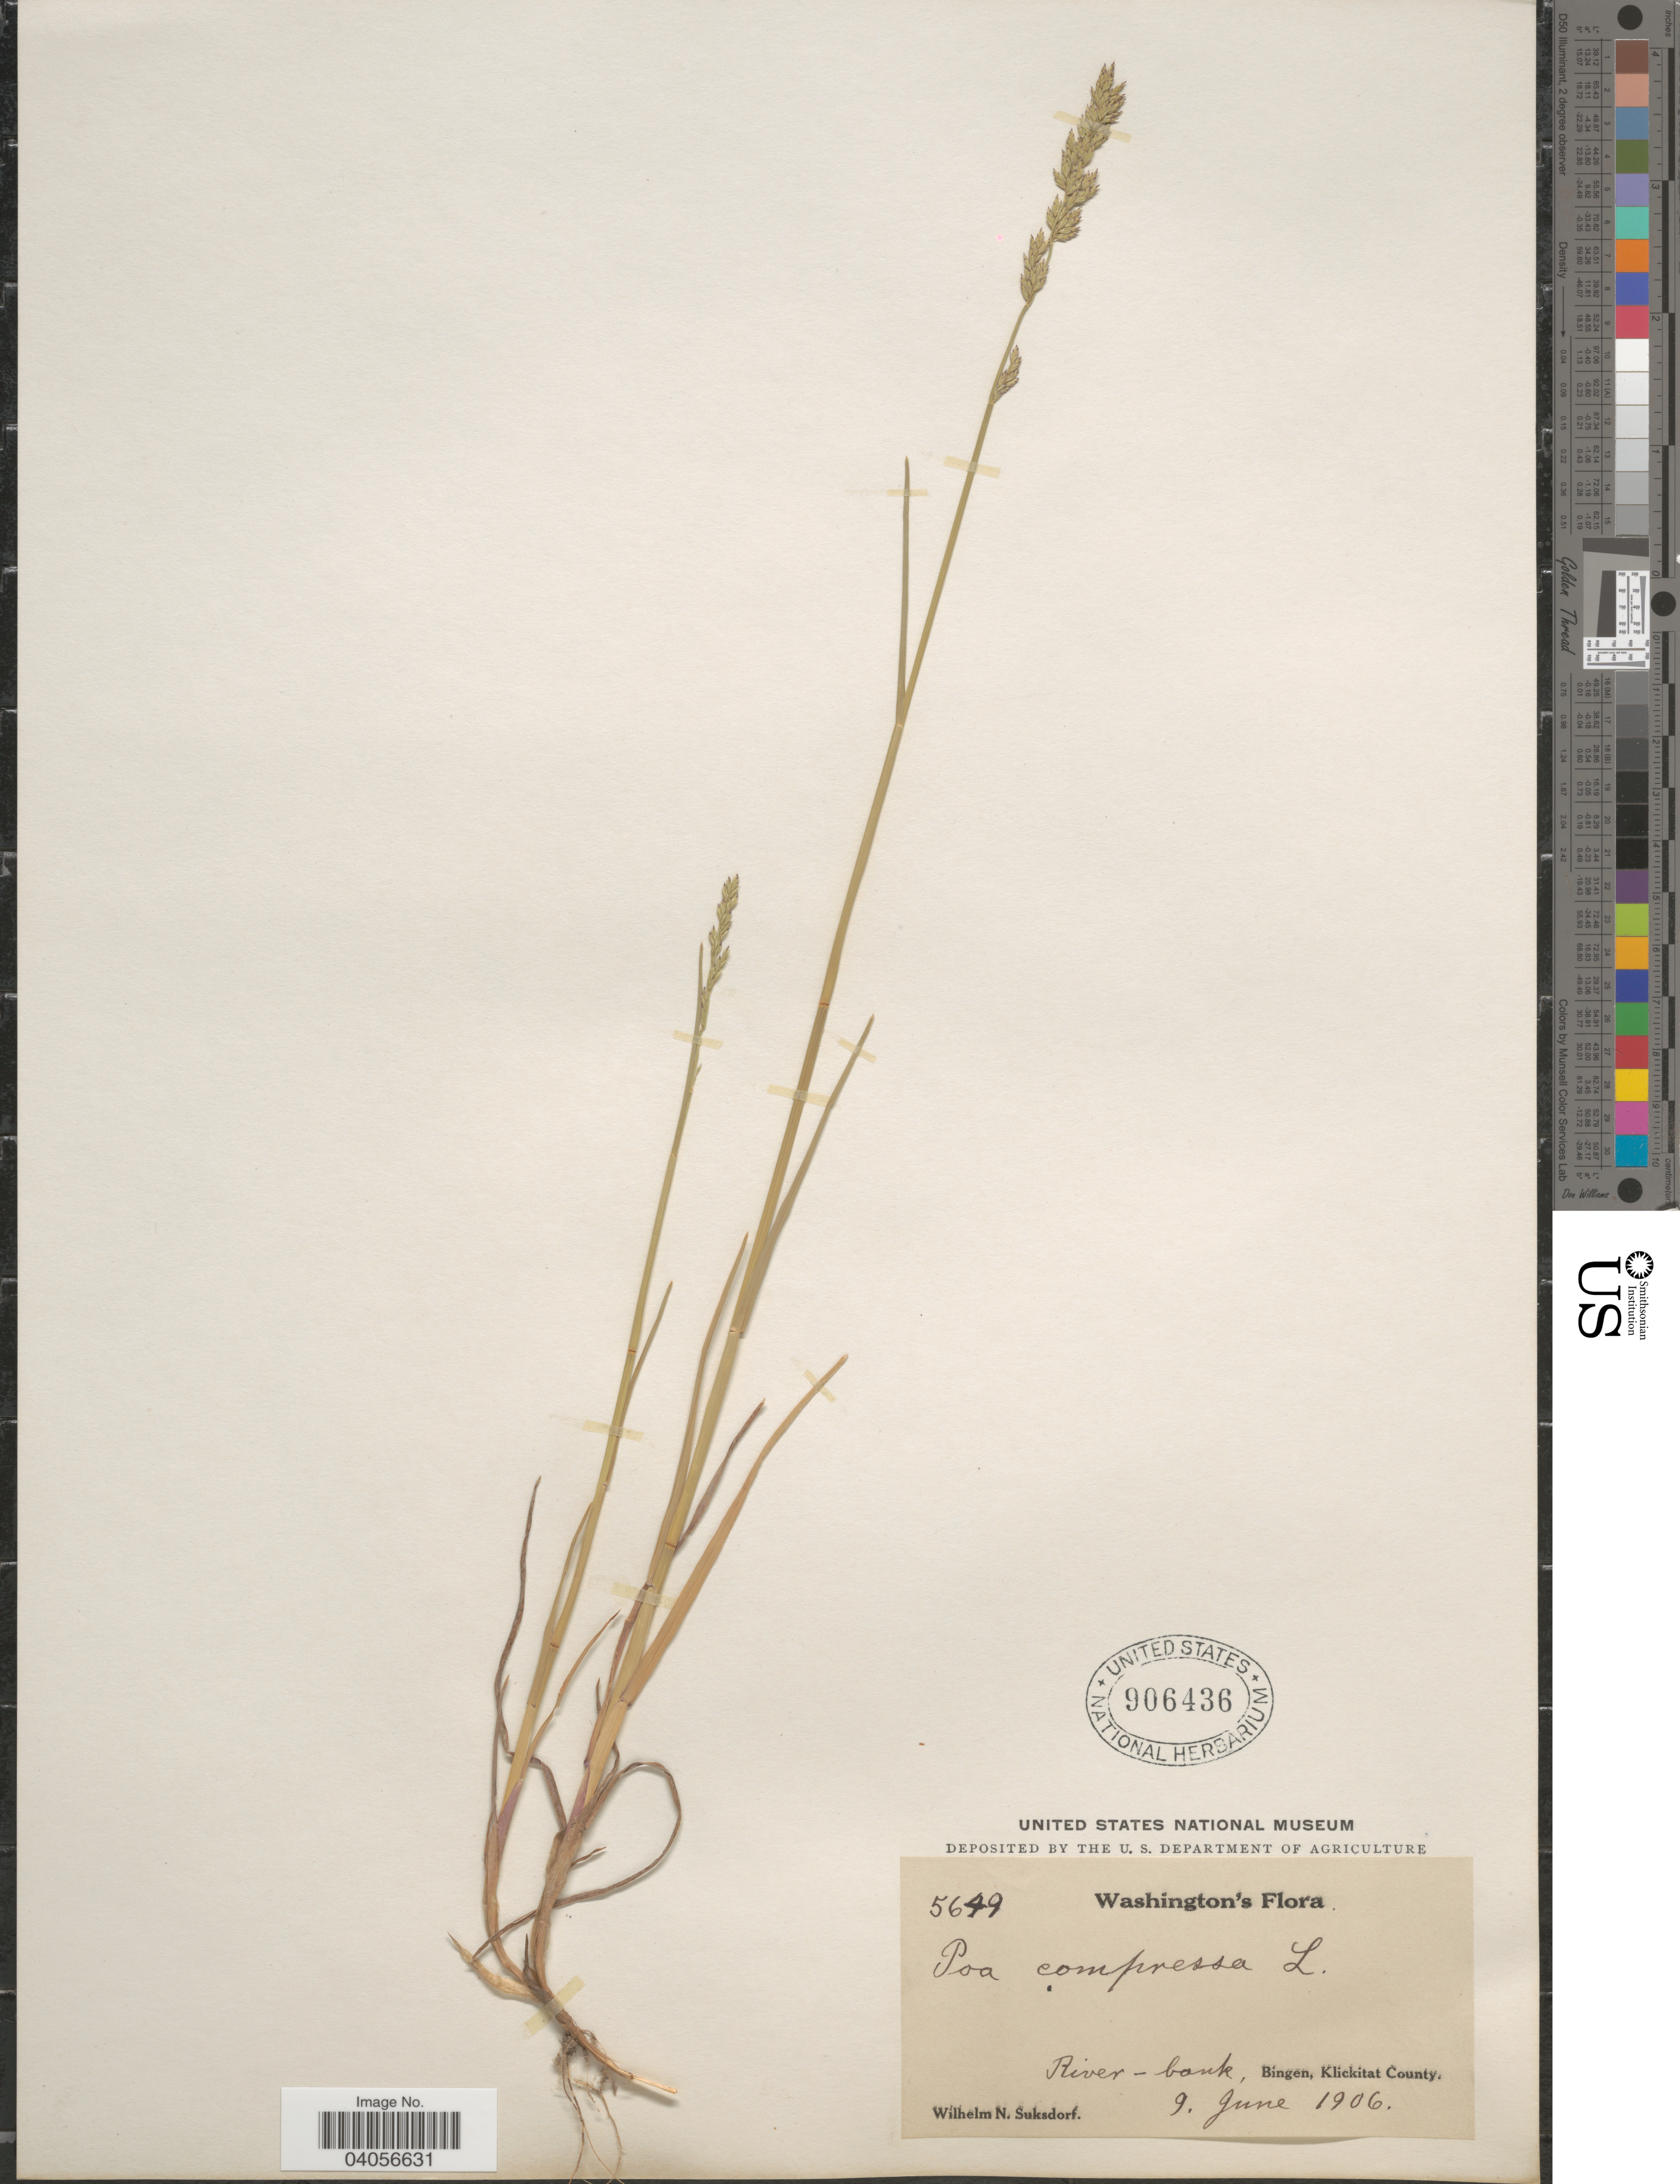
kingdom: Plantae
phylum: Tracheophyta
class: Liliopsida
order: Poales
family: Poaceae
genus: Poa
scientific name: Poa compressa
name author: L.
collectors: W. N. Suksdorf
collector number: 5649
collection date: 1906-06-09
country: United States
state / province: Washington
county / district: Klickitat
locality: River - bank, Bingen, Klickitat County.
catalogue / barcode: US 906436